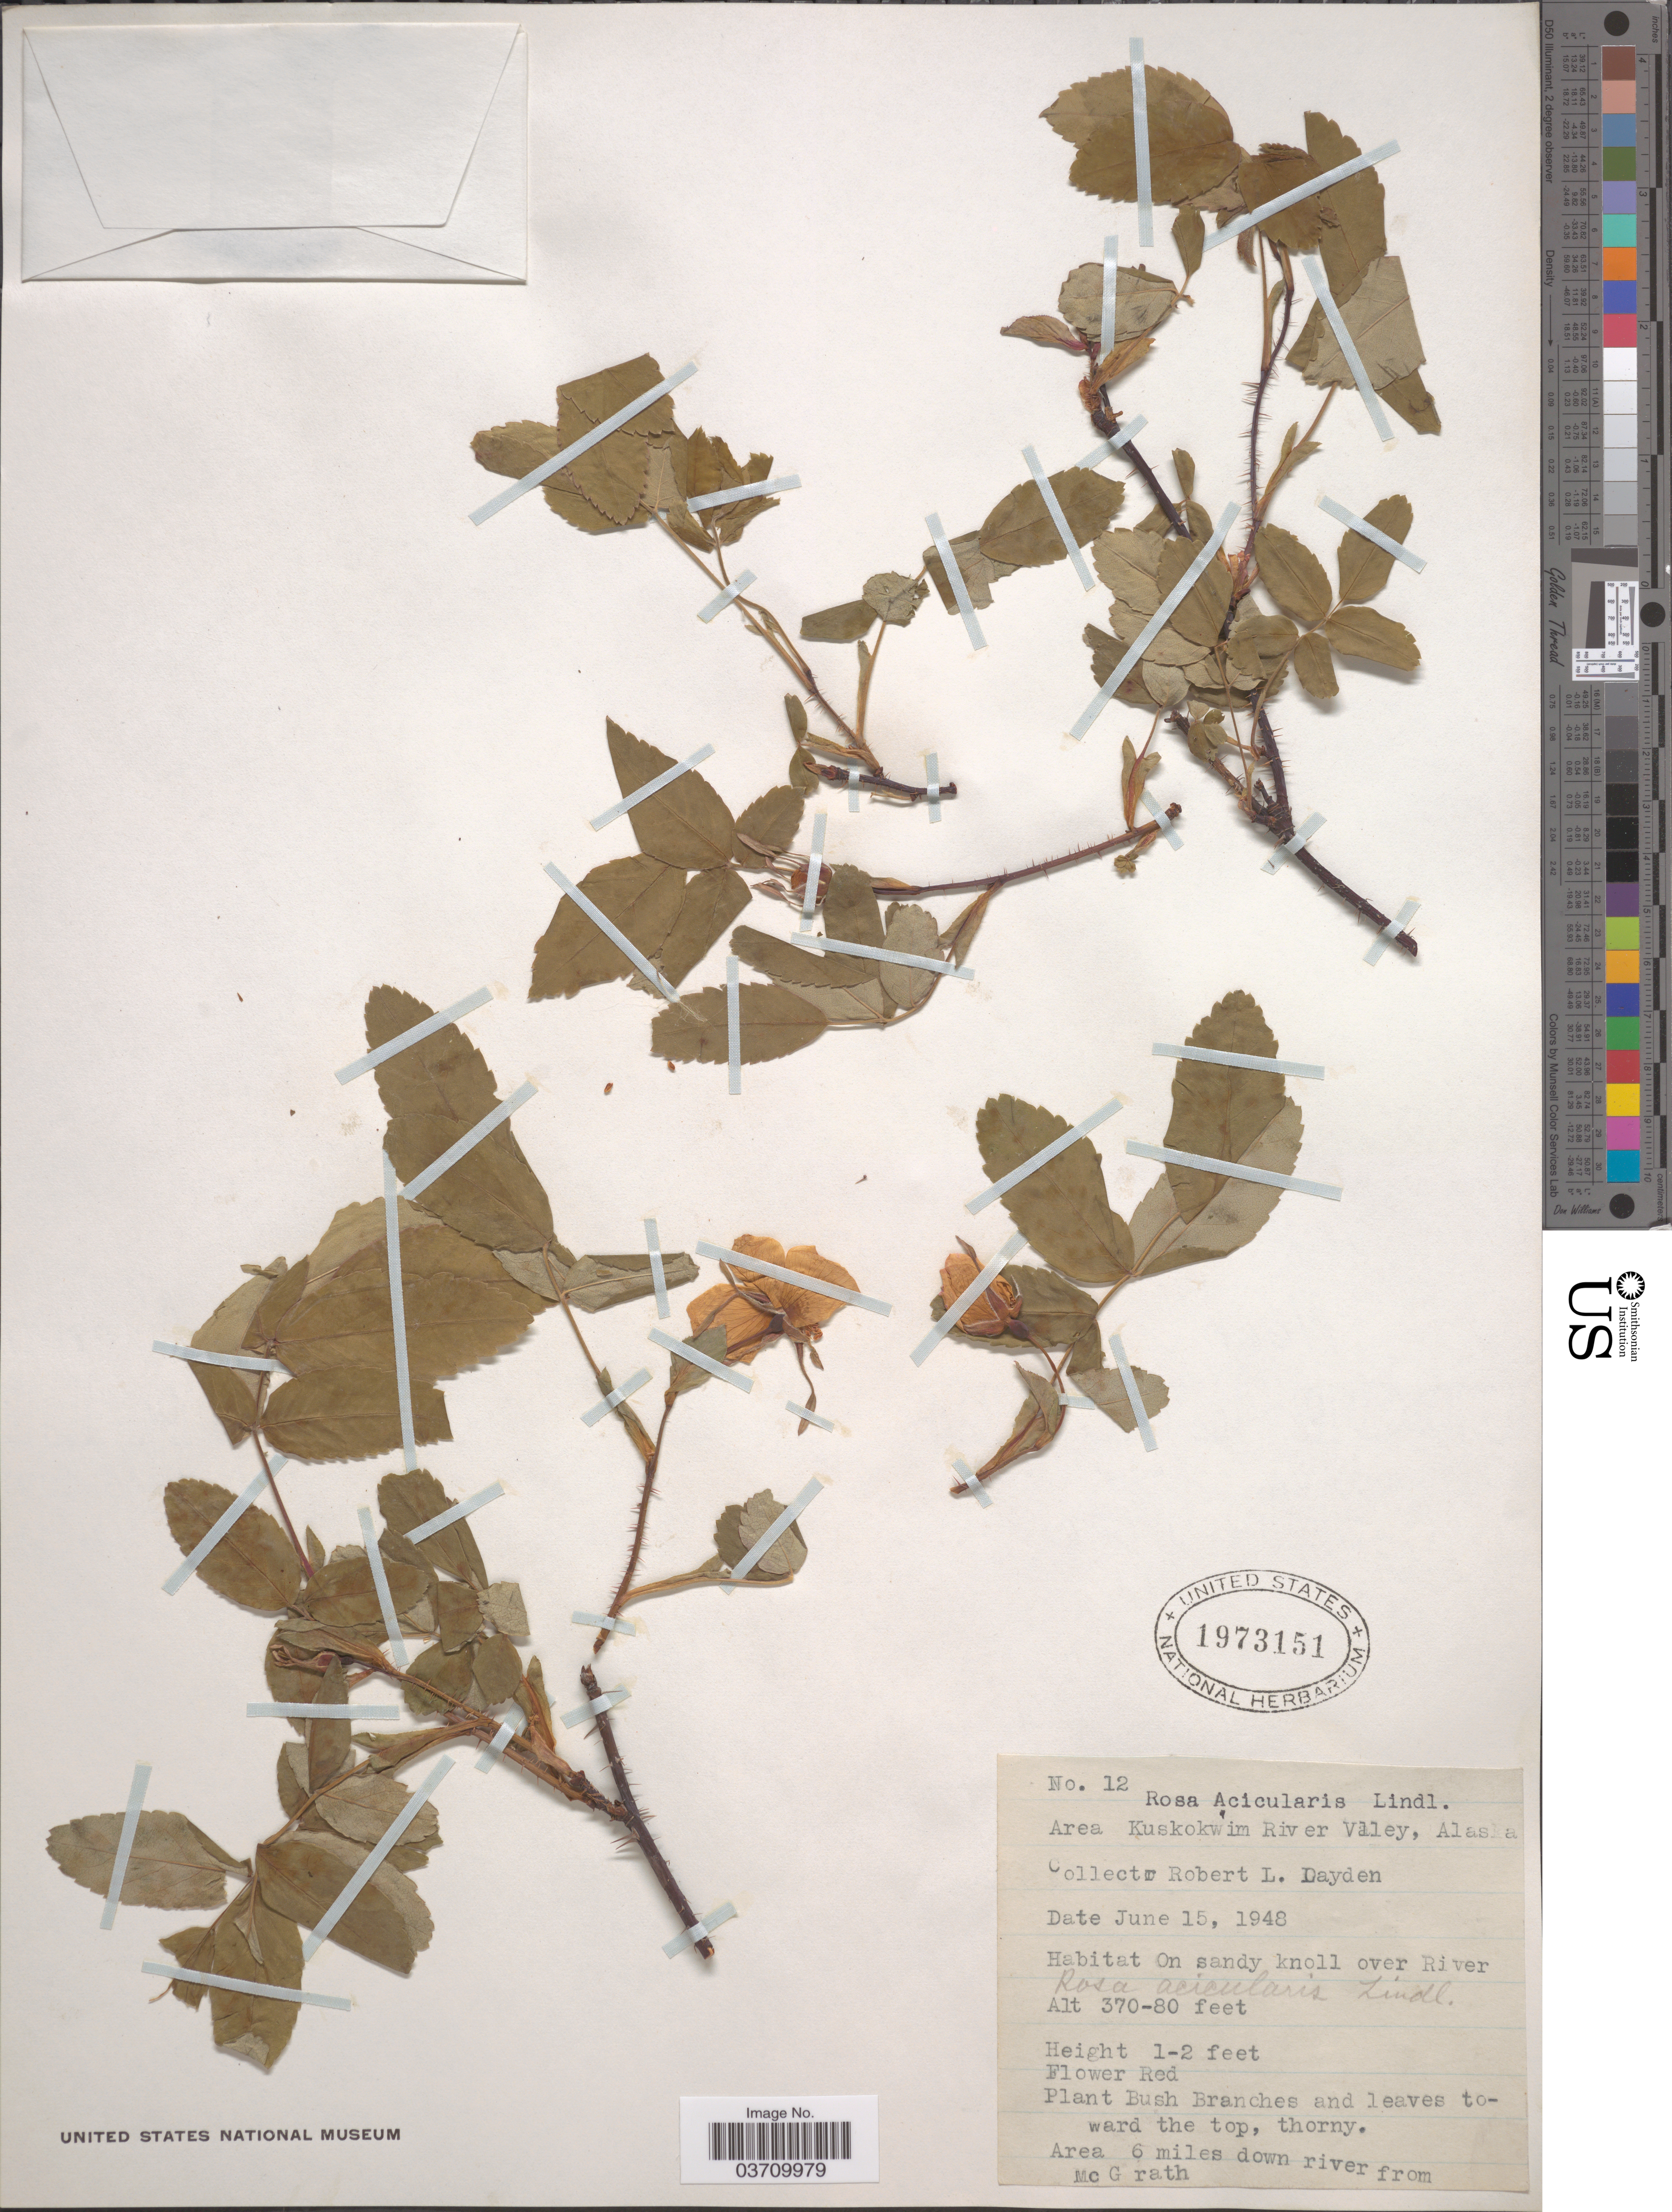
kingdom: Plantae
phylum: Tracheophyta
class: Magnoliopsida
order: Rosales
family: Rosaceae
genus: Rosa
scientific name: Rosa acicularis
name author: Lindl.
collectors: R. Layden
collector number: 12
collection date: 1948-06-15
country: United States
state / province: Alaska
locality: Area Kuskokwim River Valley. Area 6 miles down river from McGrath.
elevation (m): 24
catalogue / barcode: US 1973151